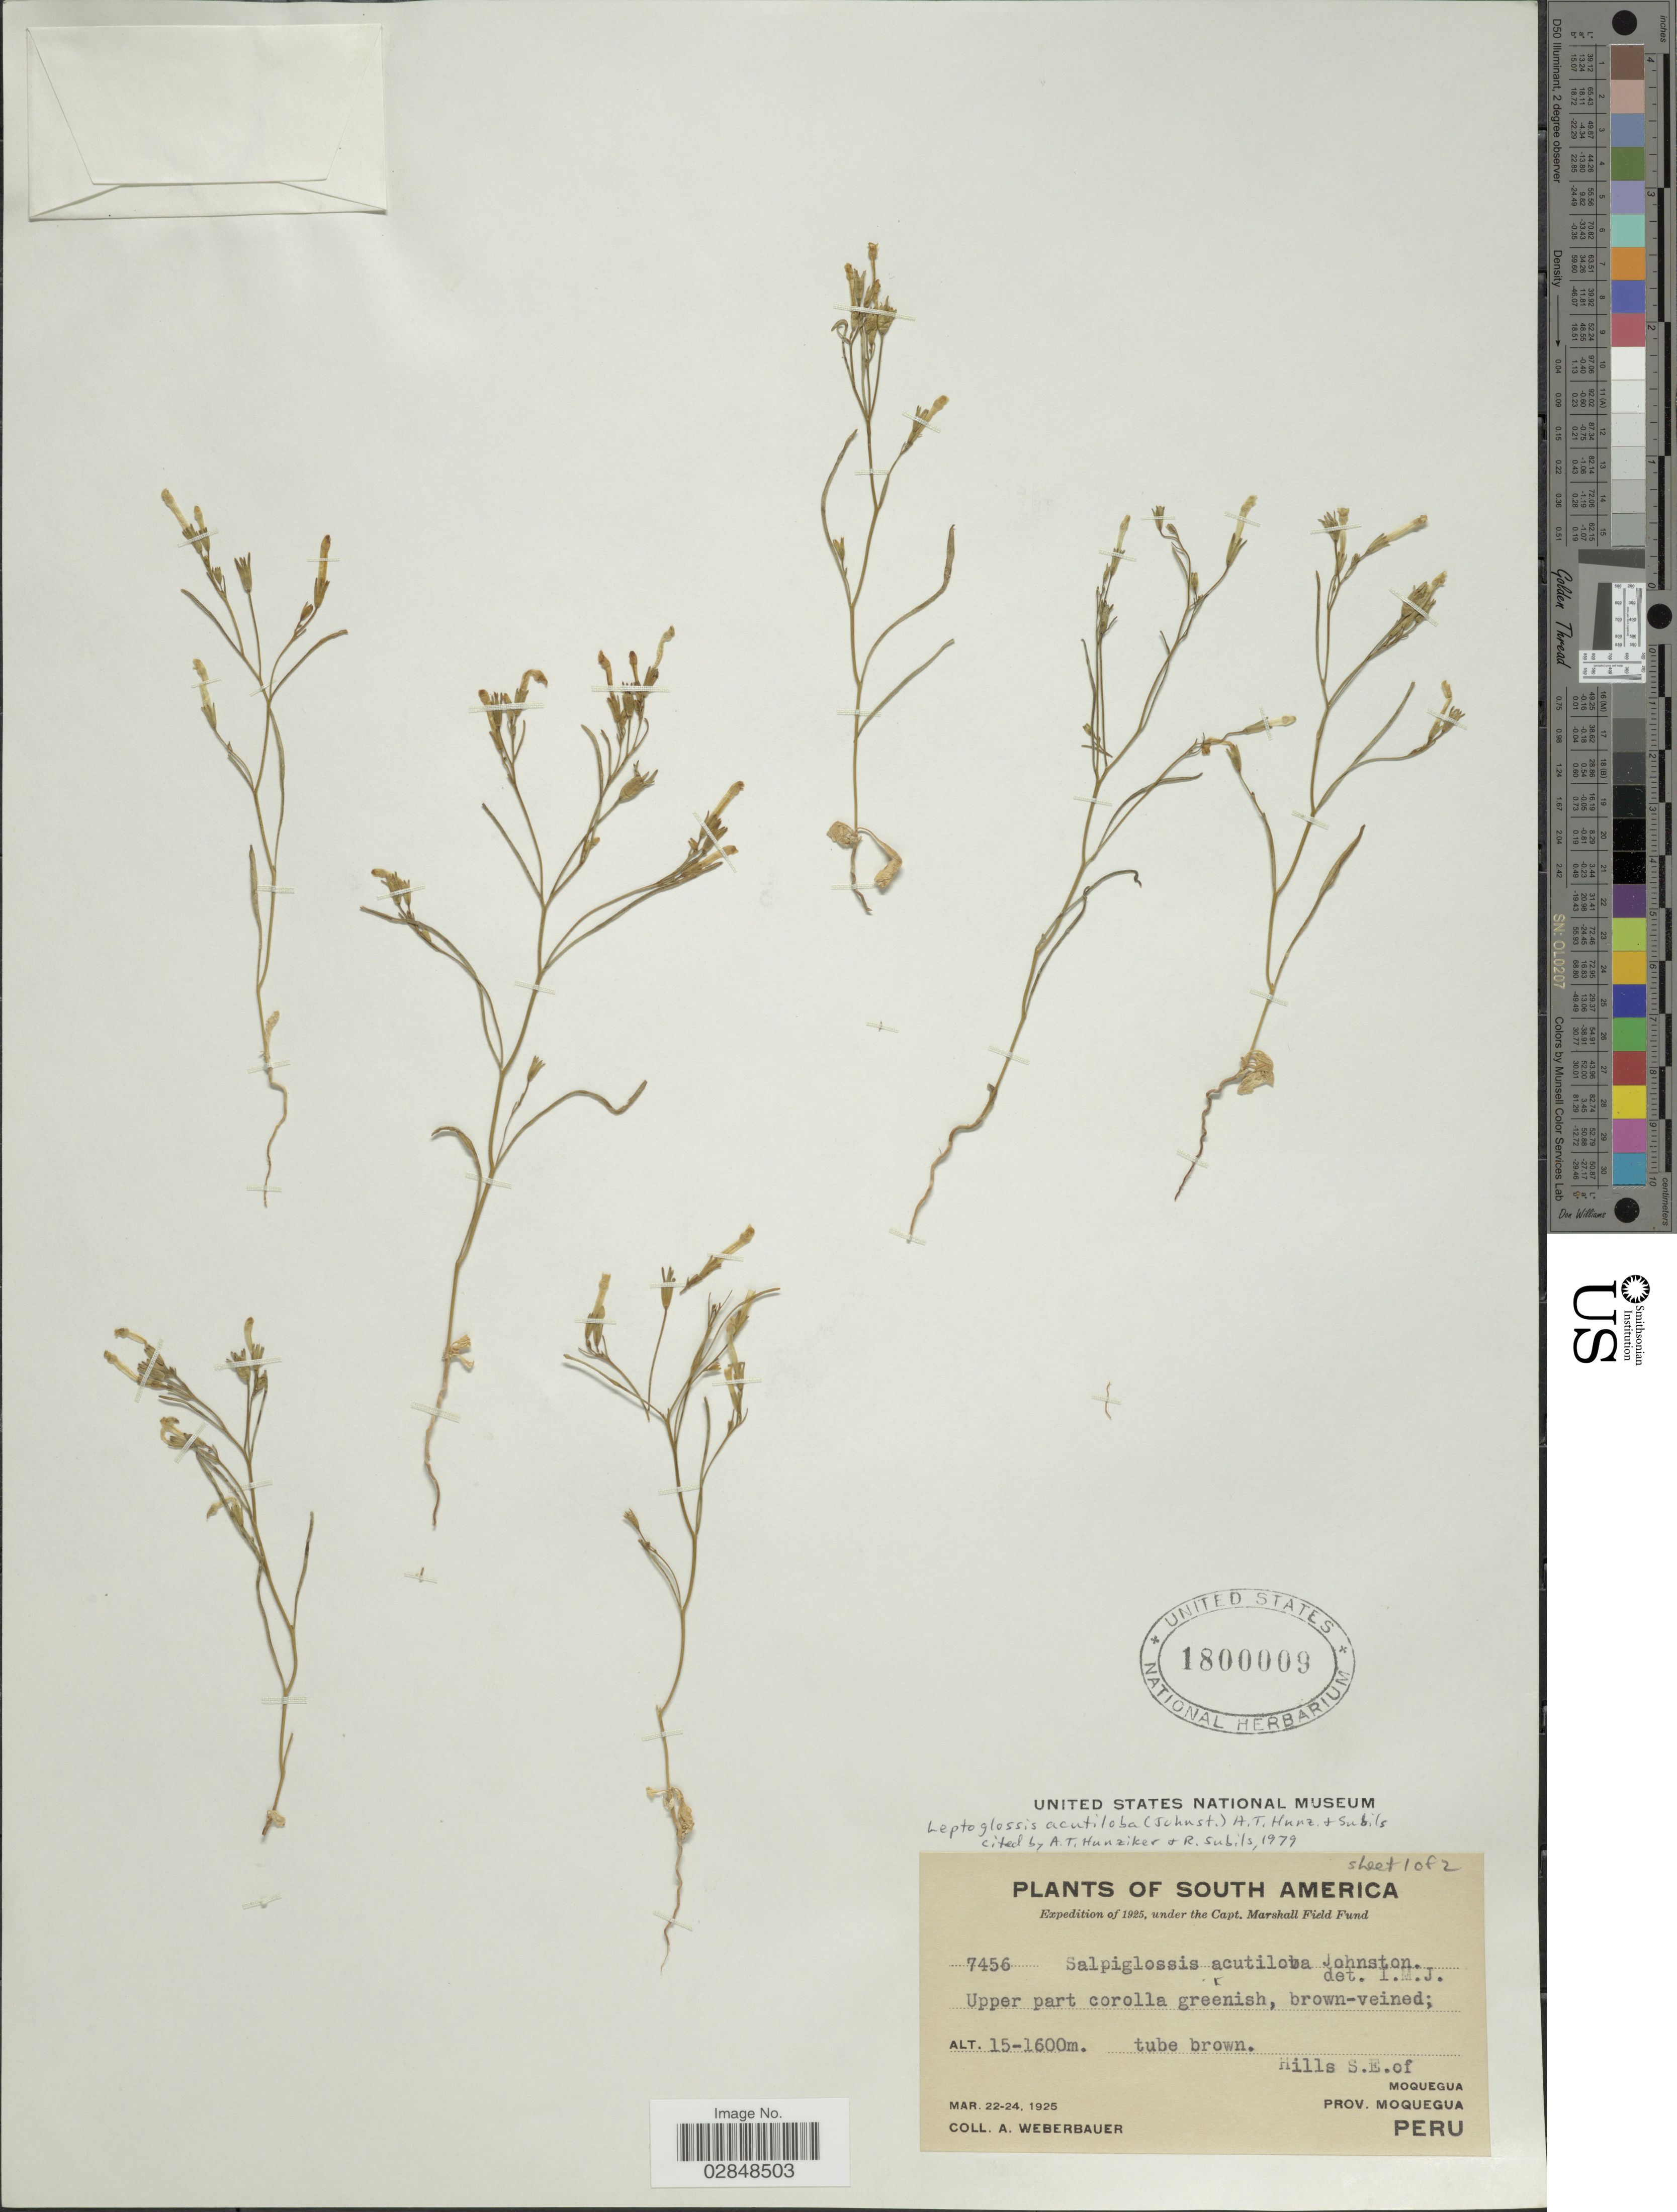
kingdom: Plantae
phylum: Tracheophyta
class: Magnoliopsida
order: Solanales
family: Solanaceae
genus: Leptoglossis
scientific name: Leptoglossis acutiloba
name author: (I.M. Johnst.) Hunziker & Subils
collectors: A. Weberbauer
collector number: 7456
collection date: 1925-03-22/1925-03-24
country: Peru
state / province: Moquegua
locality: Hills S.E. of Moquegua.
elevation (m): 1500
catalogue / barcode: US 1800009